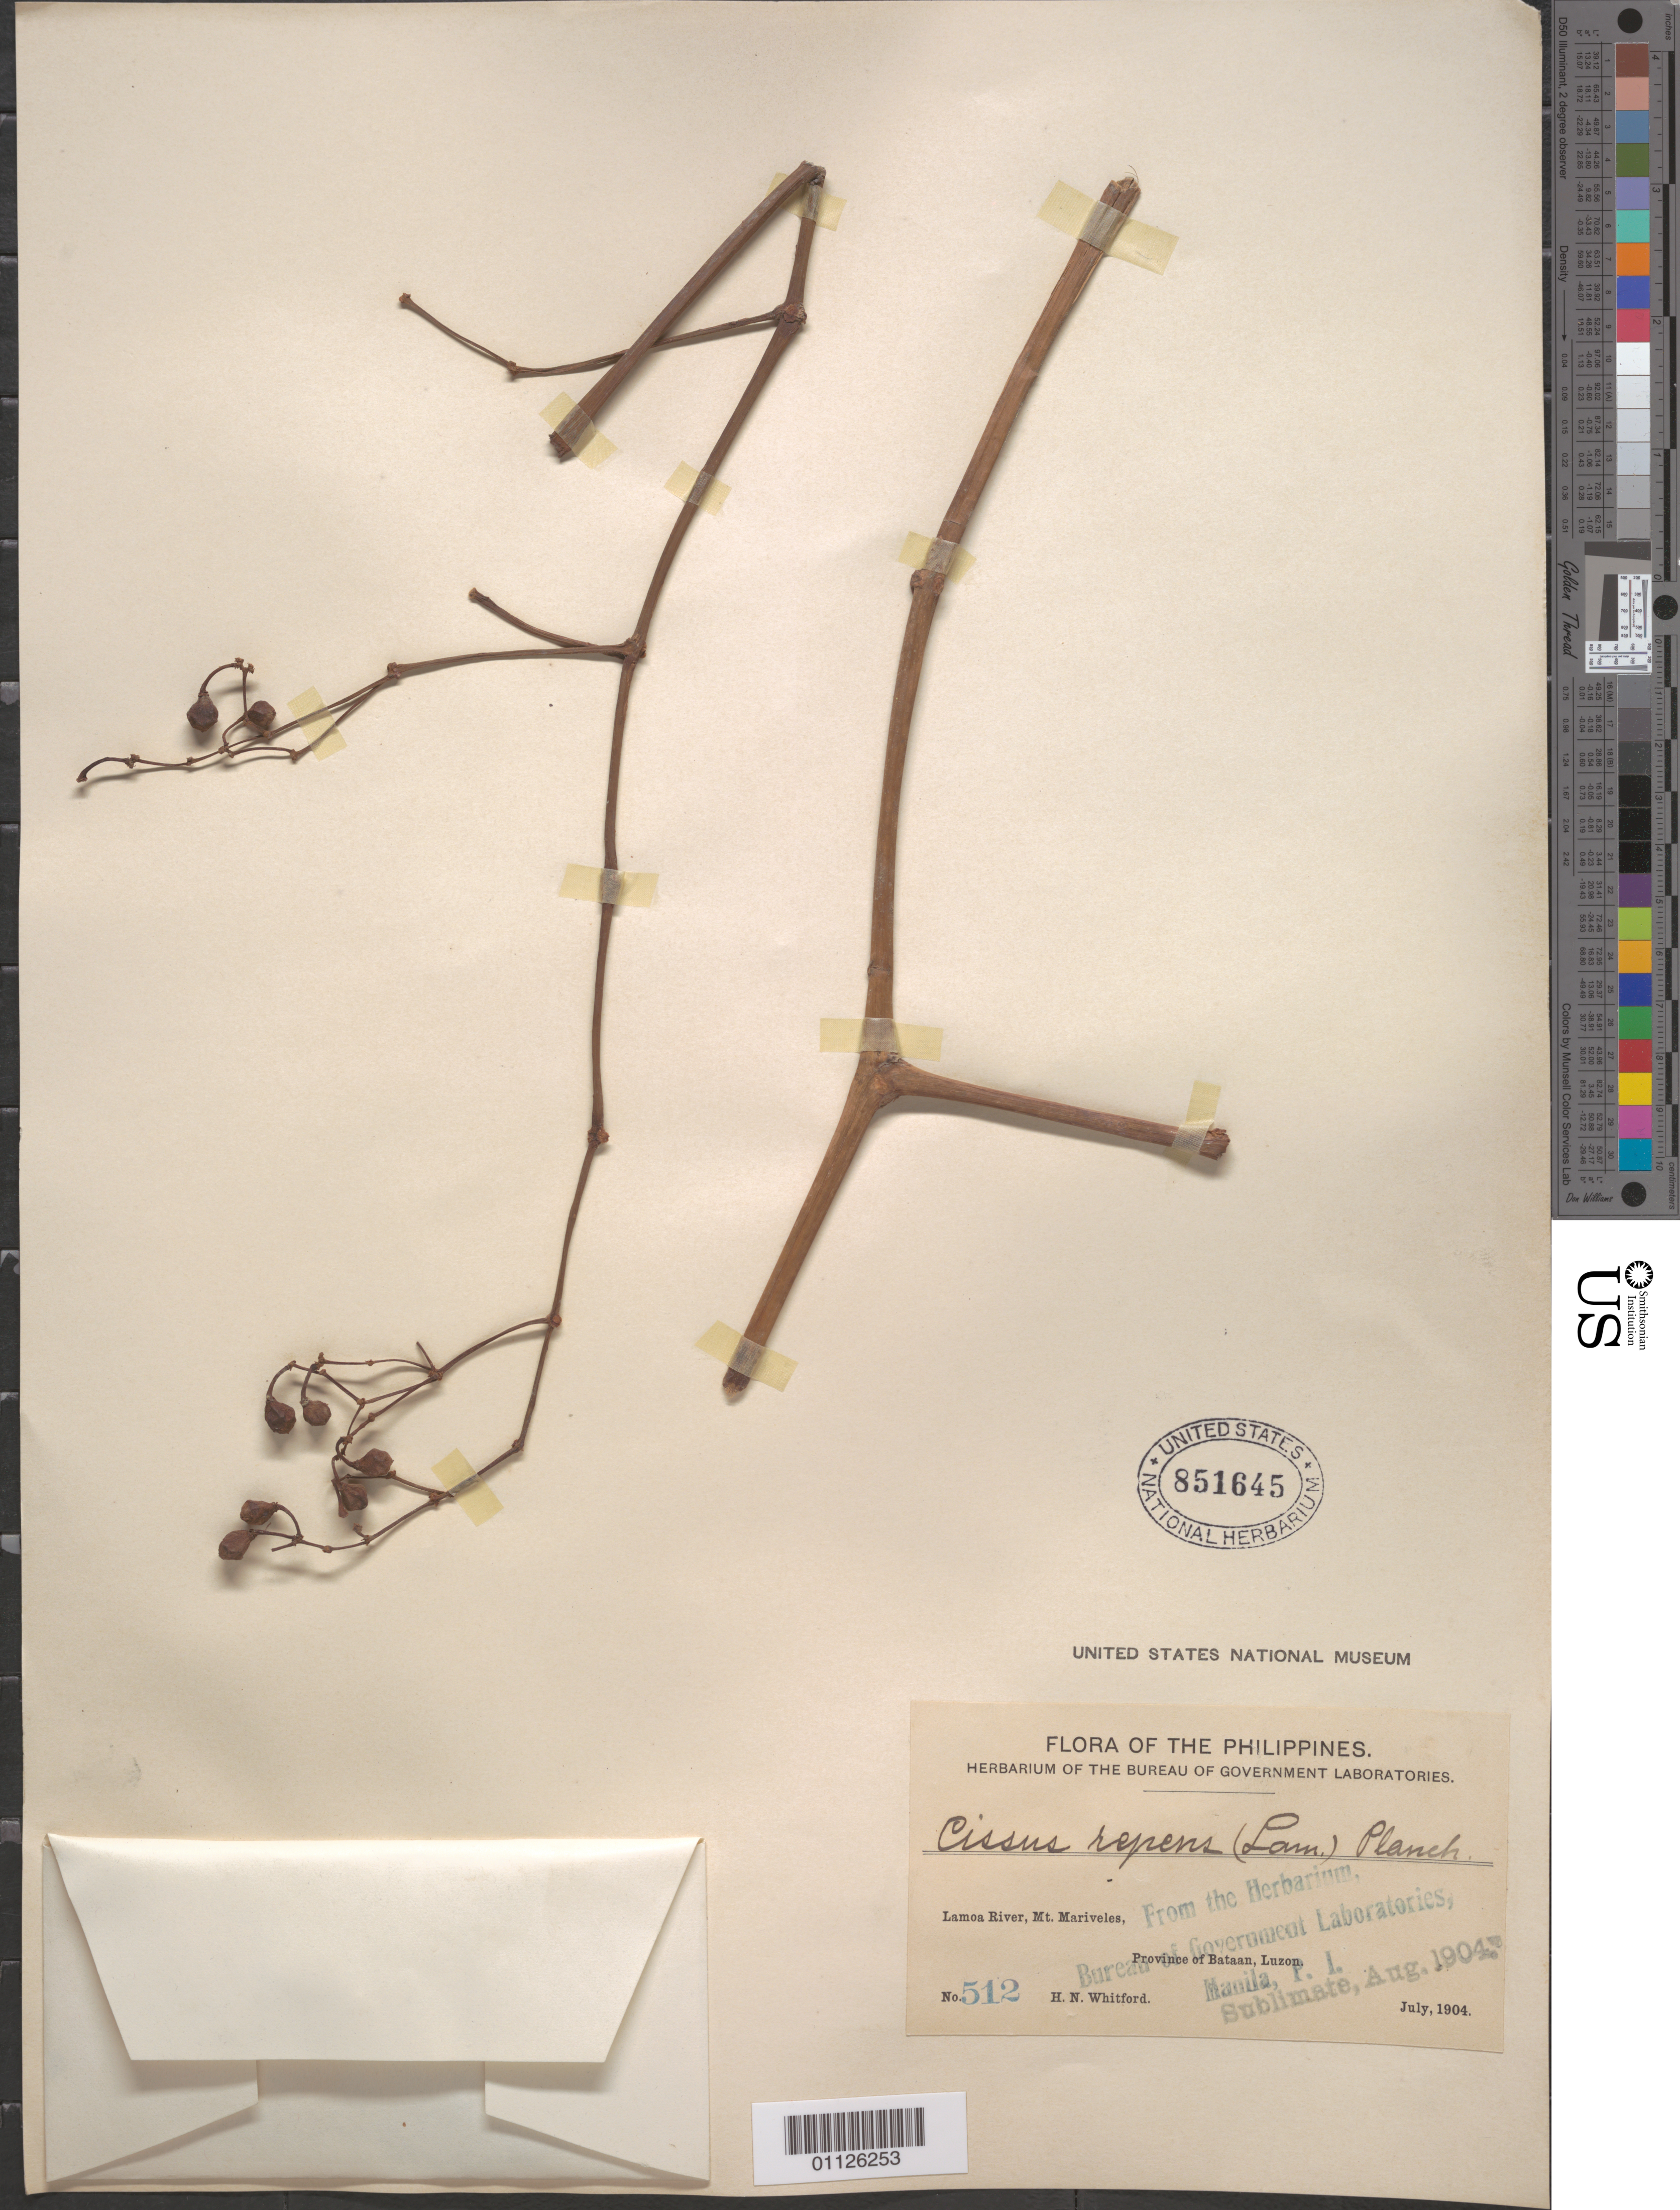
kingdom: Plantae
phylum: Tracheophyta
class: Magnoliopsida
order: Vitales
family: Vitaceae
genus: Cissus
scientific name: Cissus repens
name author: Lam.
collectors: H. N. Whitford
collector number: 512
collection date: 1904-07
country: Philippines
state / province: Central Luzon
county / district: Bataan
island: Luzon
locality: Lamao River, Mt Mariveles.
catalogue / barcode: US 851645